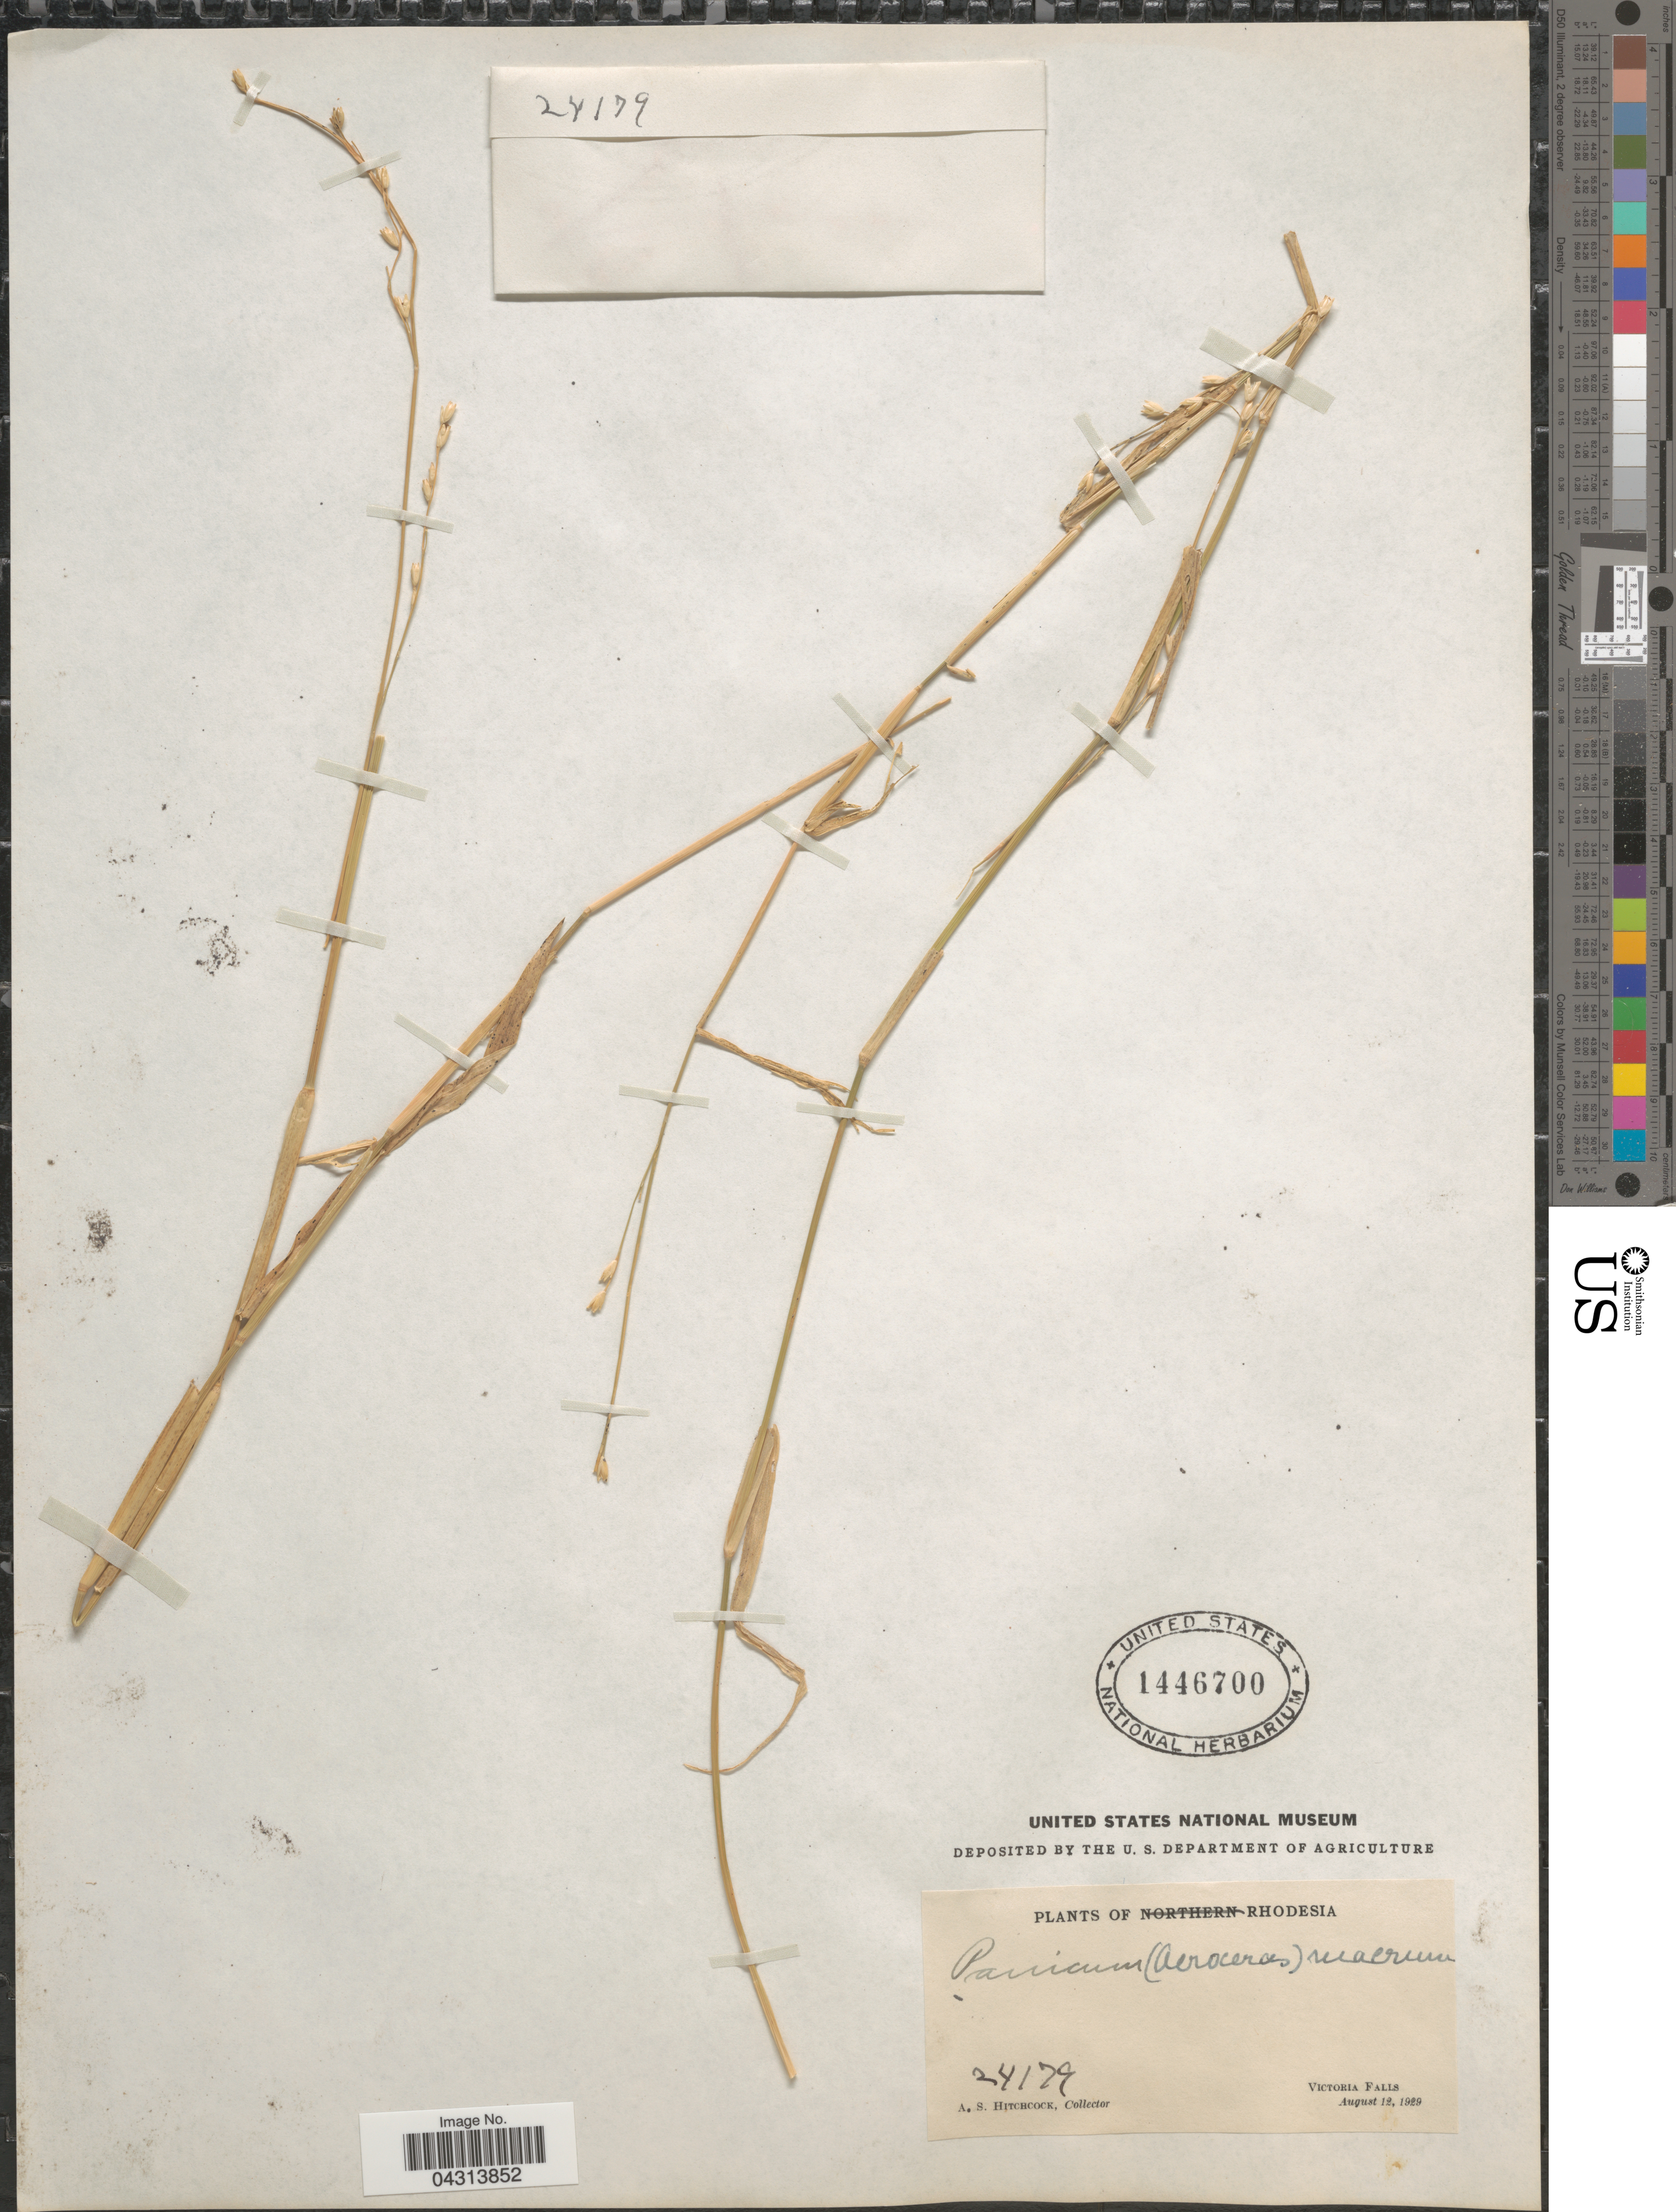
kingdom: Plantae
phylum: Tracheophyta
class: Liliopsida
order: Poales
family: Poaceae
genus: Acroceras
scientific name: Acroceras macrum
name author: Stapf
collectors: A. S. Hitchcock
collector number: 24179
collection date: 1929-08-12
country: Zimbabwe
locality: Rhodesia. Victoria Falls.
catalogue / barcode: US 1446700